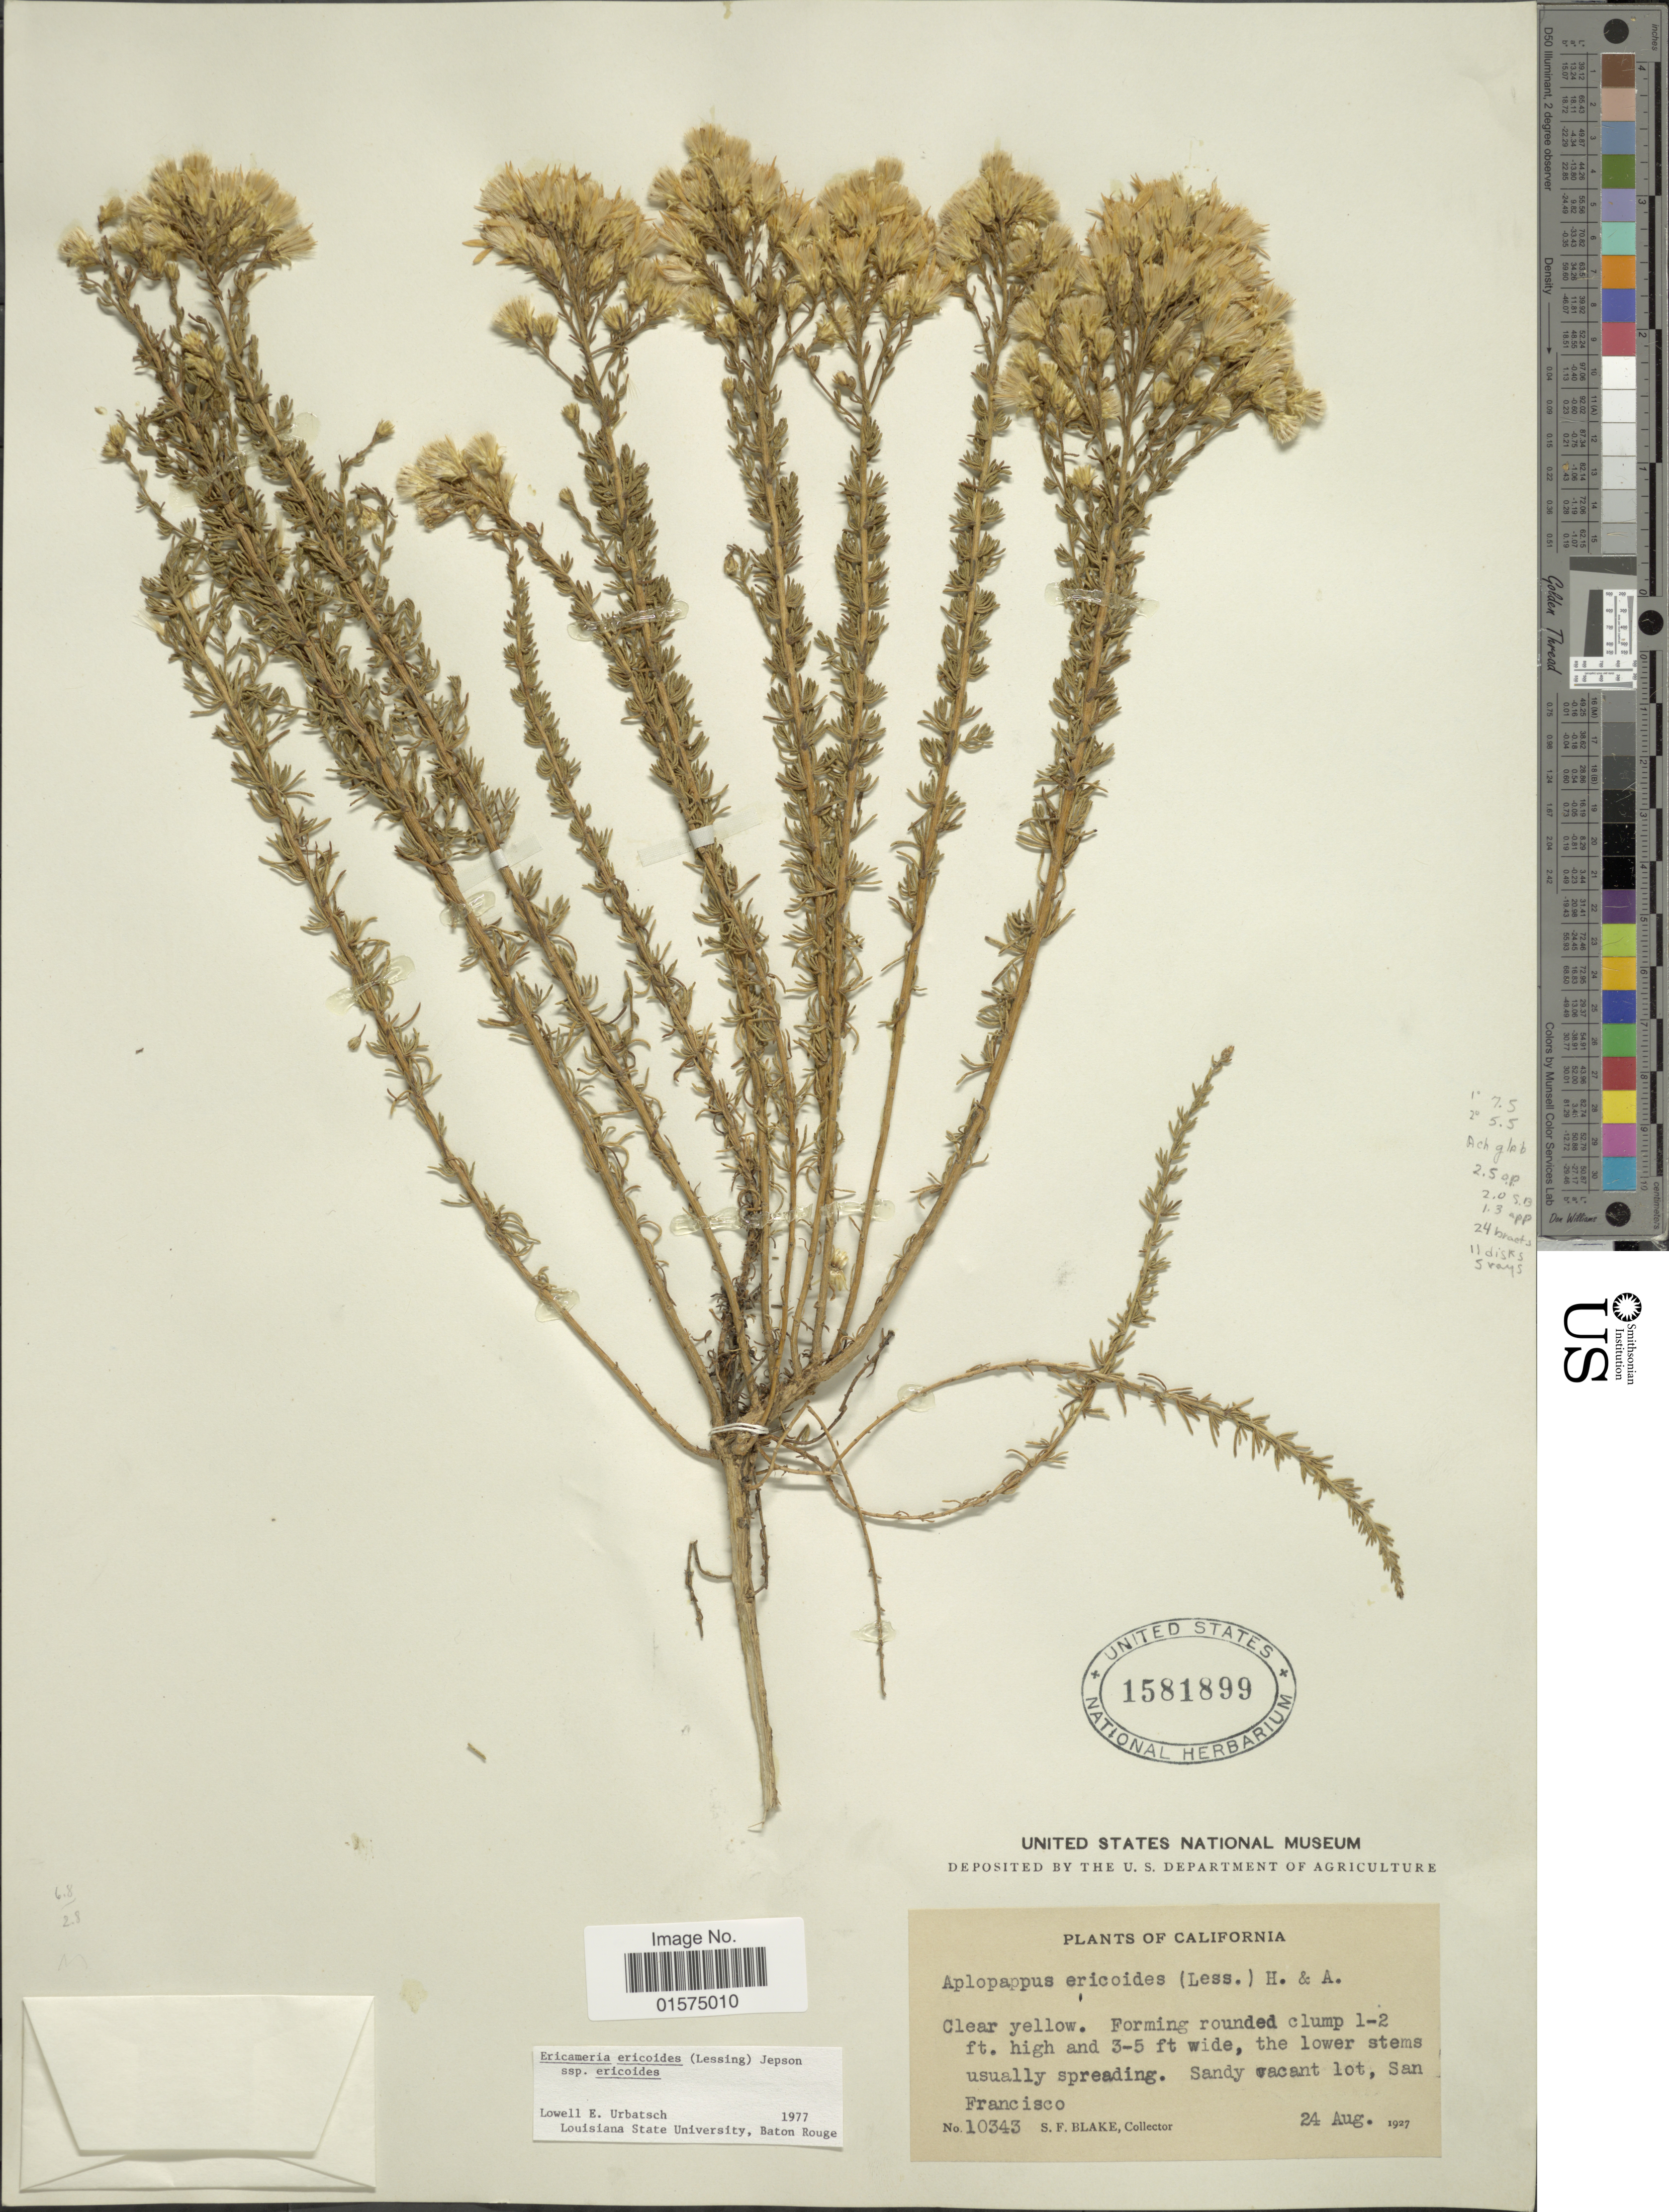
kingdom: Plantae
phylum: Tracheophyta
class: Magnoliopsida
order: Asterales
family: Asteraceae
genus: Ericameria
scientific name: Ericameria ericoides subsp. ericoides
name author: (Less.) Nutt. ex Jeps.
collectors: S. Blake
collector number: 10343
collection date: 1927-08-24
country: United States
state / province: California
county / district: San Francisco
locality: San Francisco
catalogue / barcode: US 1581899